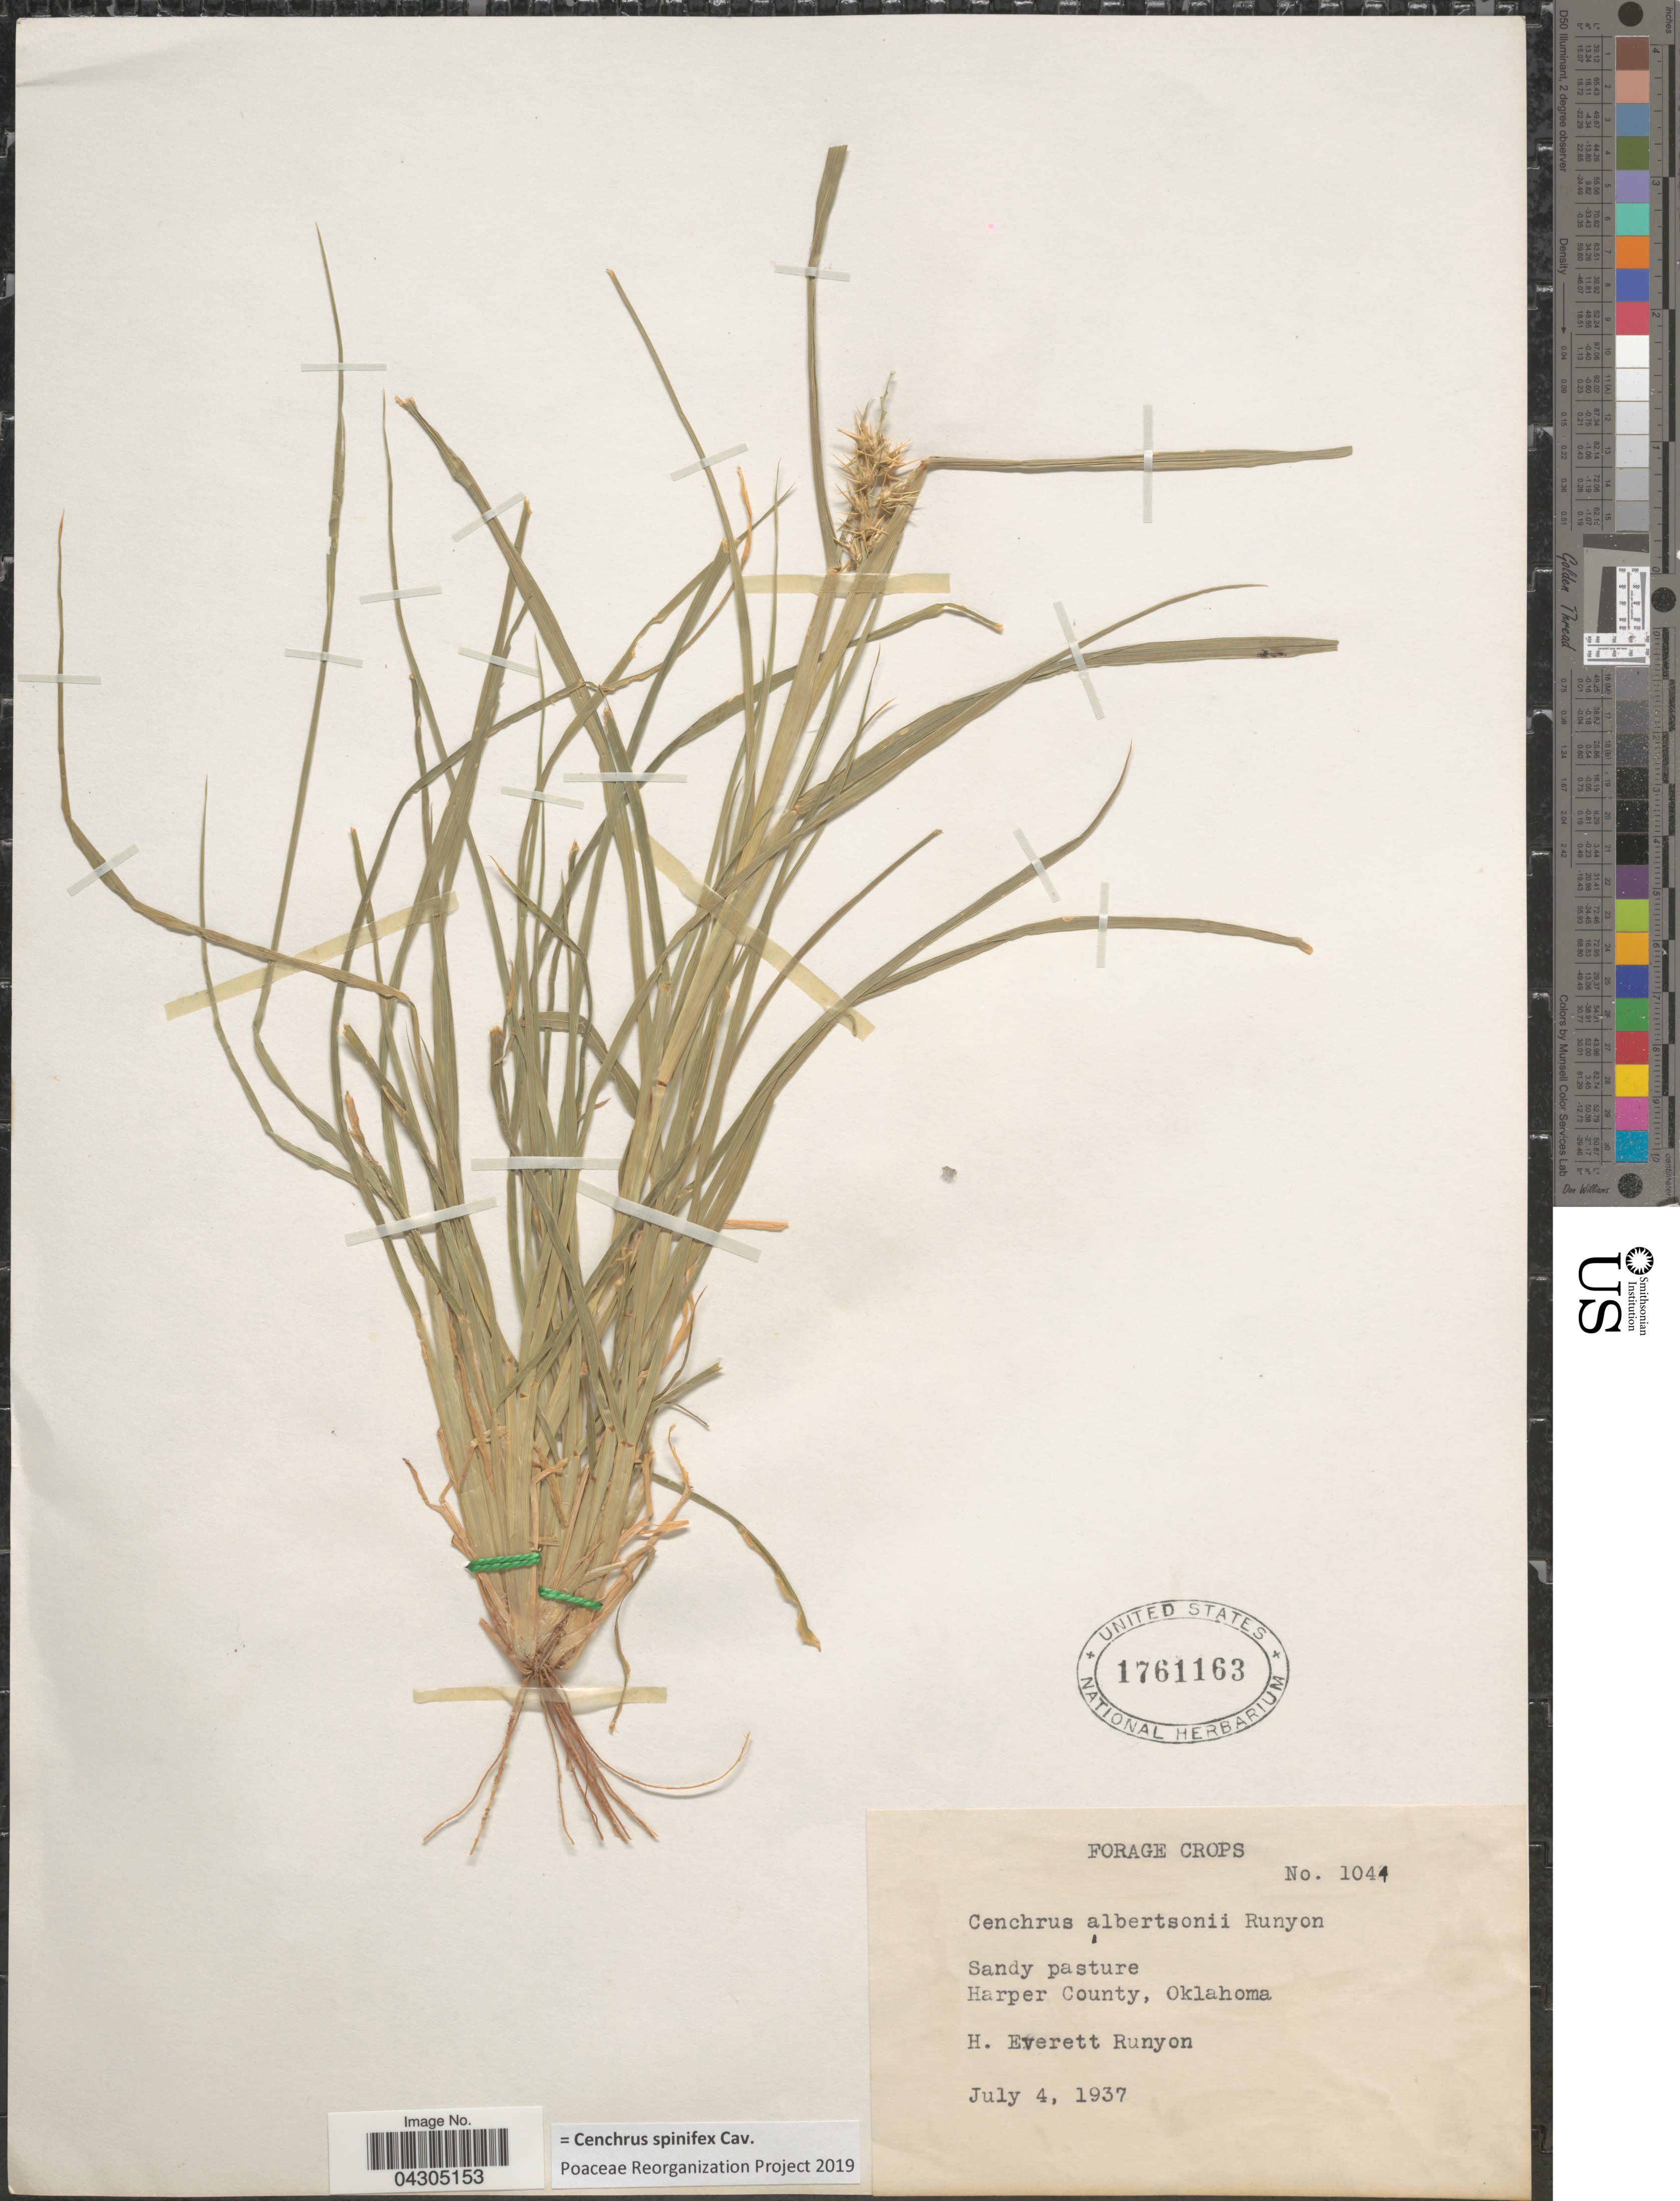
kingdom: Plantae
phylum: Tracheophyta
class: Liliopsida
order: Poales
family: Poaceae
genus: Cenchrus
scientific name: Cenchrus spinifex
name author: Cav.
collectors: H. E. Runyon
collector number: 1044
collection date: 1937-07-04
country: United States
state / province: Oklahoma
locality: Harper County.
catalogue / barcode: US 1761163